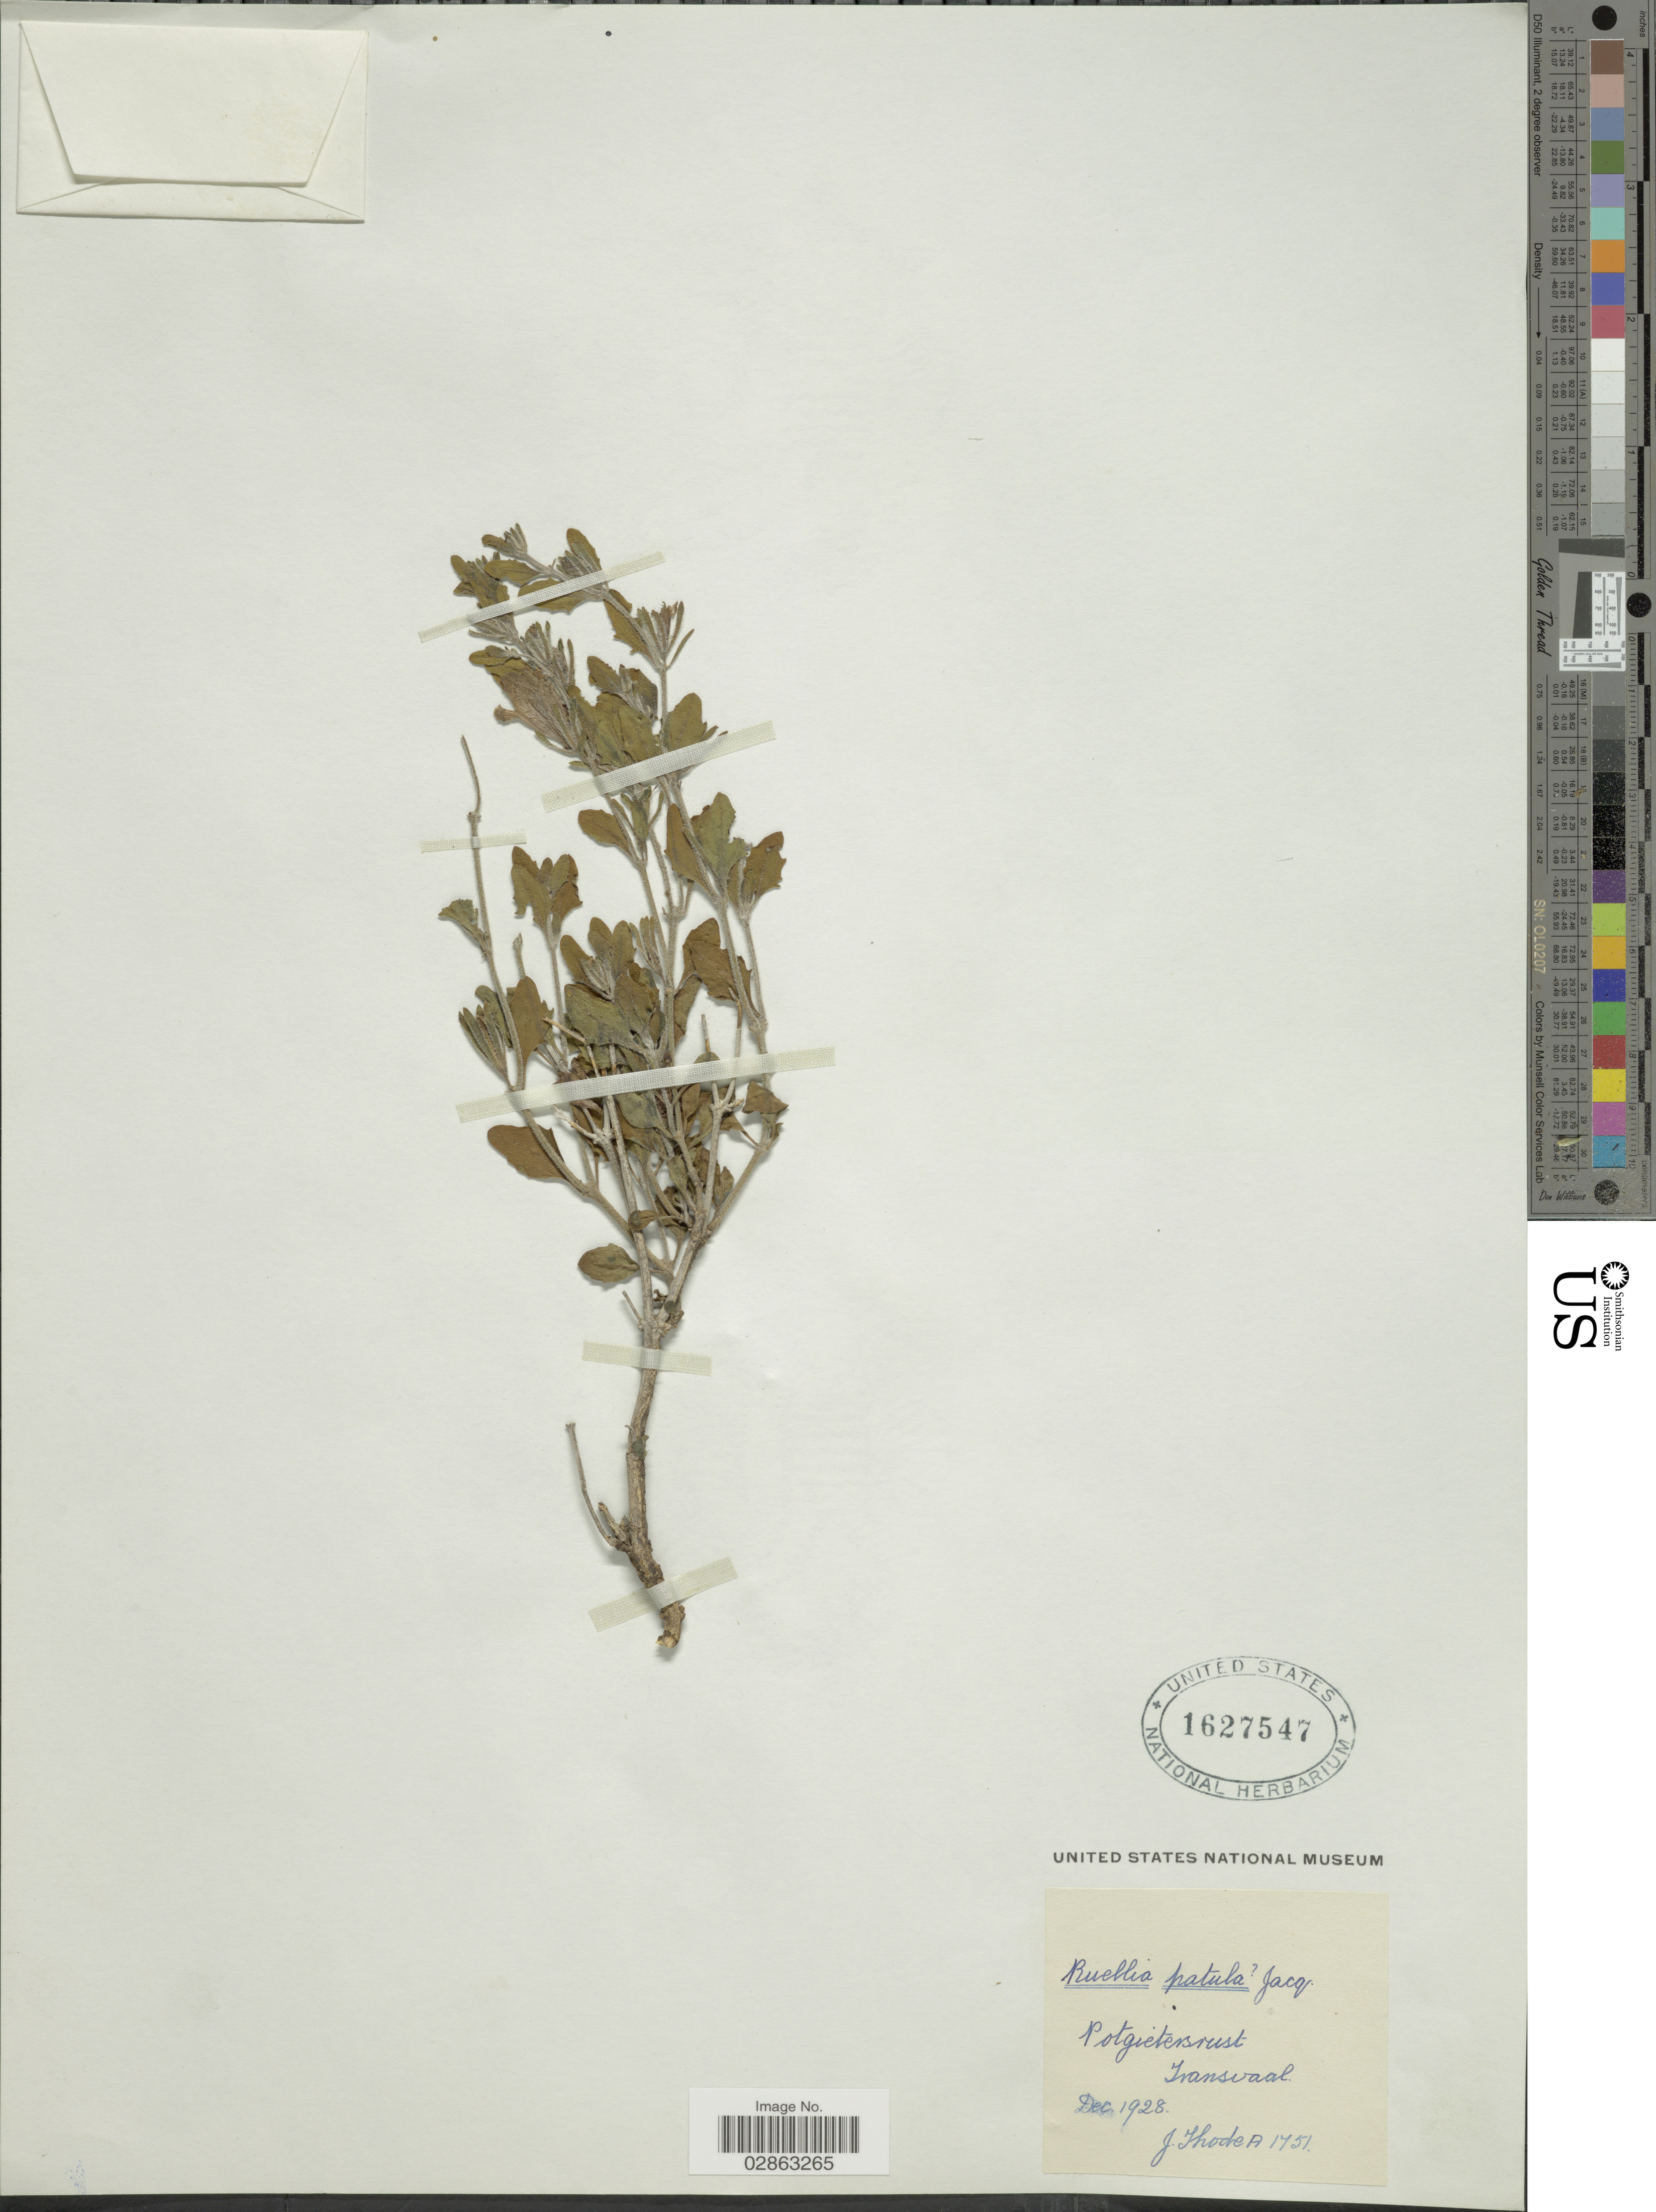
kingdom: Plantae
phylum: Tracheophyta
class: Magnoliopsida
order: Lamiales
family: Acanthaceae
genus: Ruellia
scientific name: Ruellia patula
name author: Jacq.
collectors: J. Thode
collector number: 1751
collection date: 1928-12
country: South Africa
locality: Potgietersrust. Transvaal.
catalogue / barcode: US 1627547